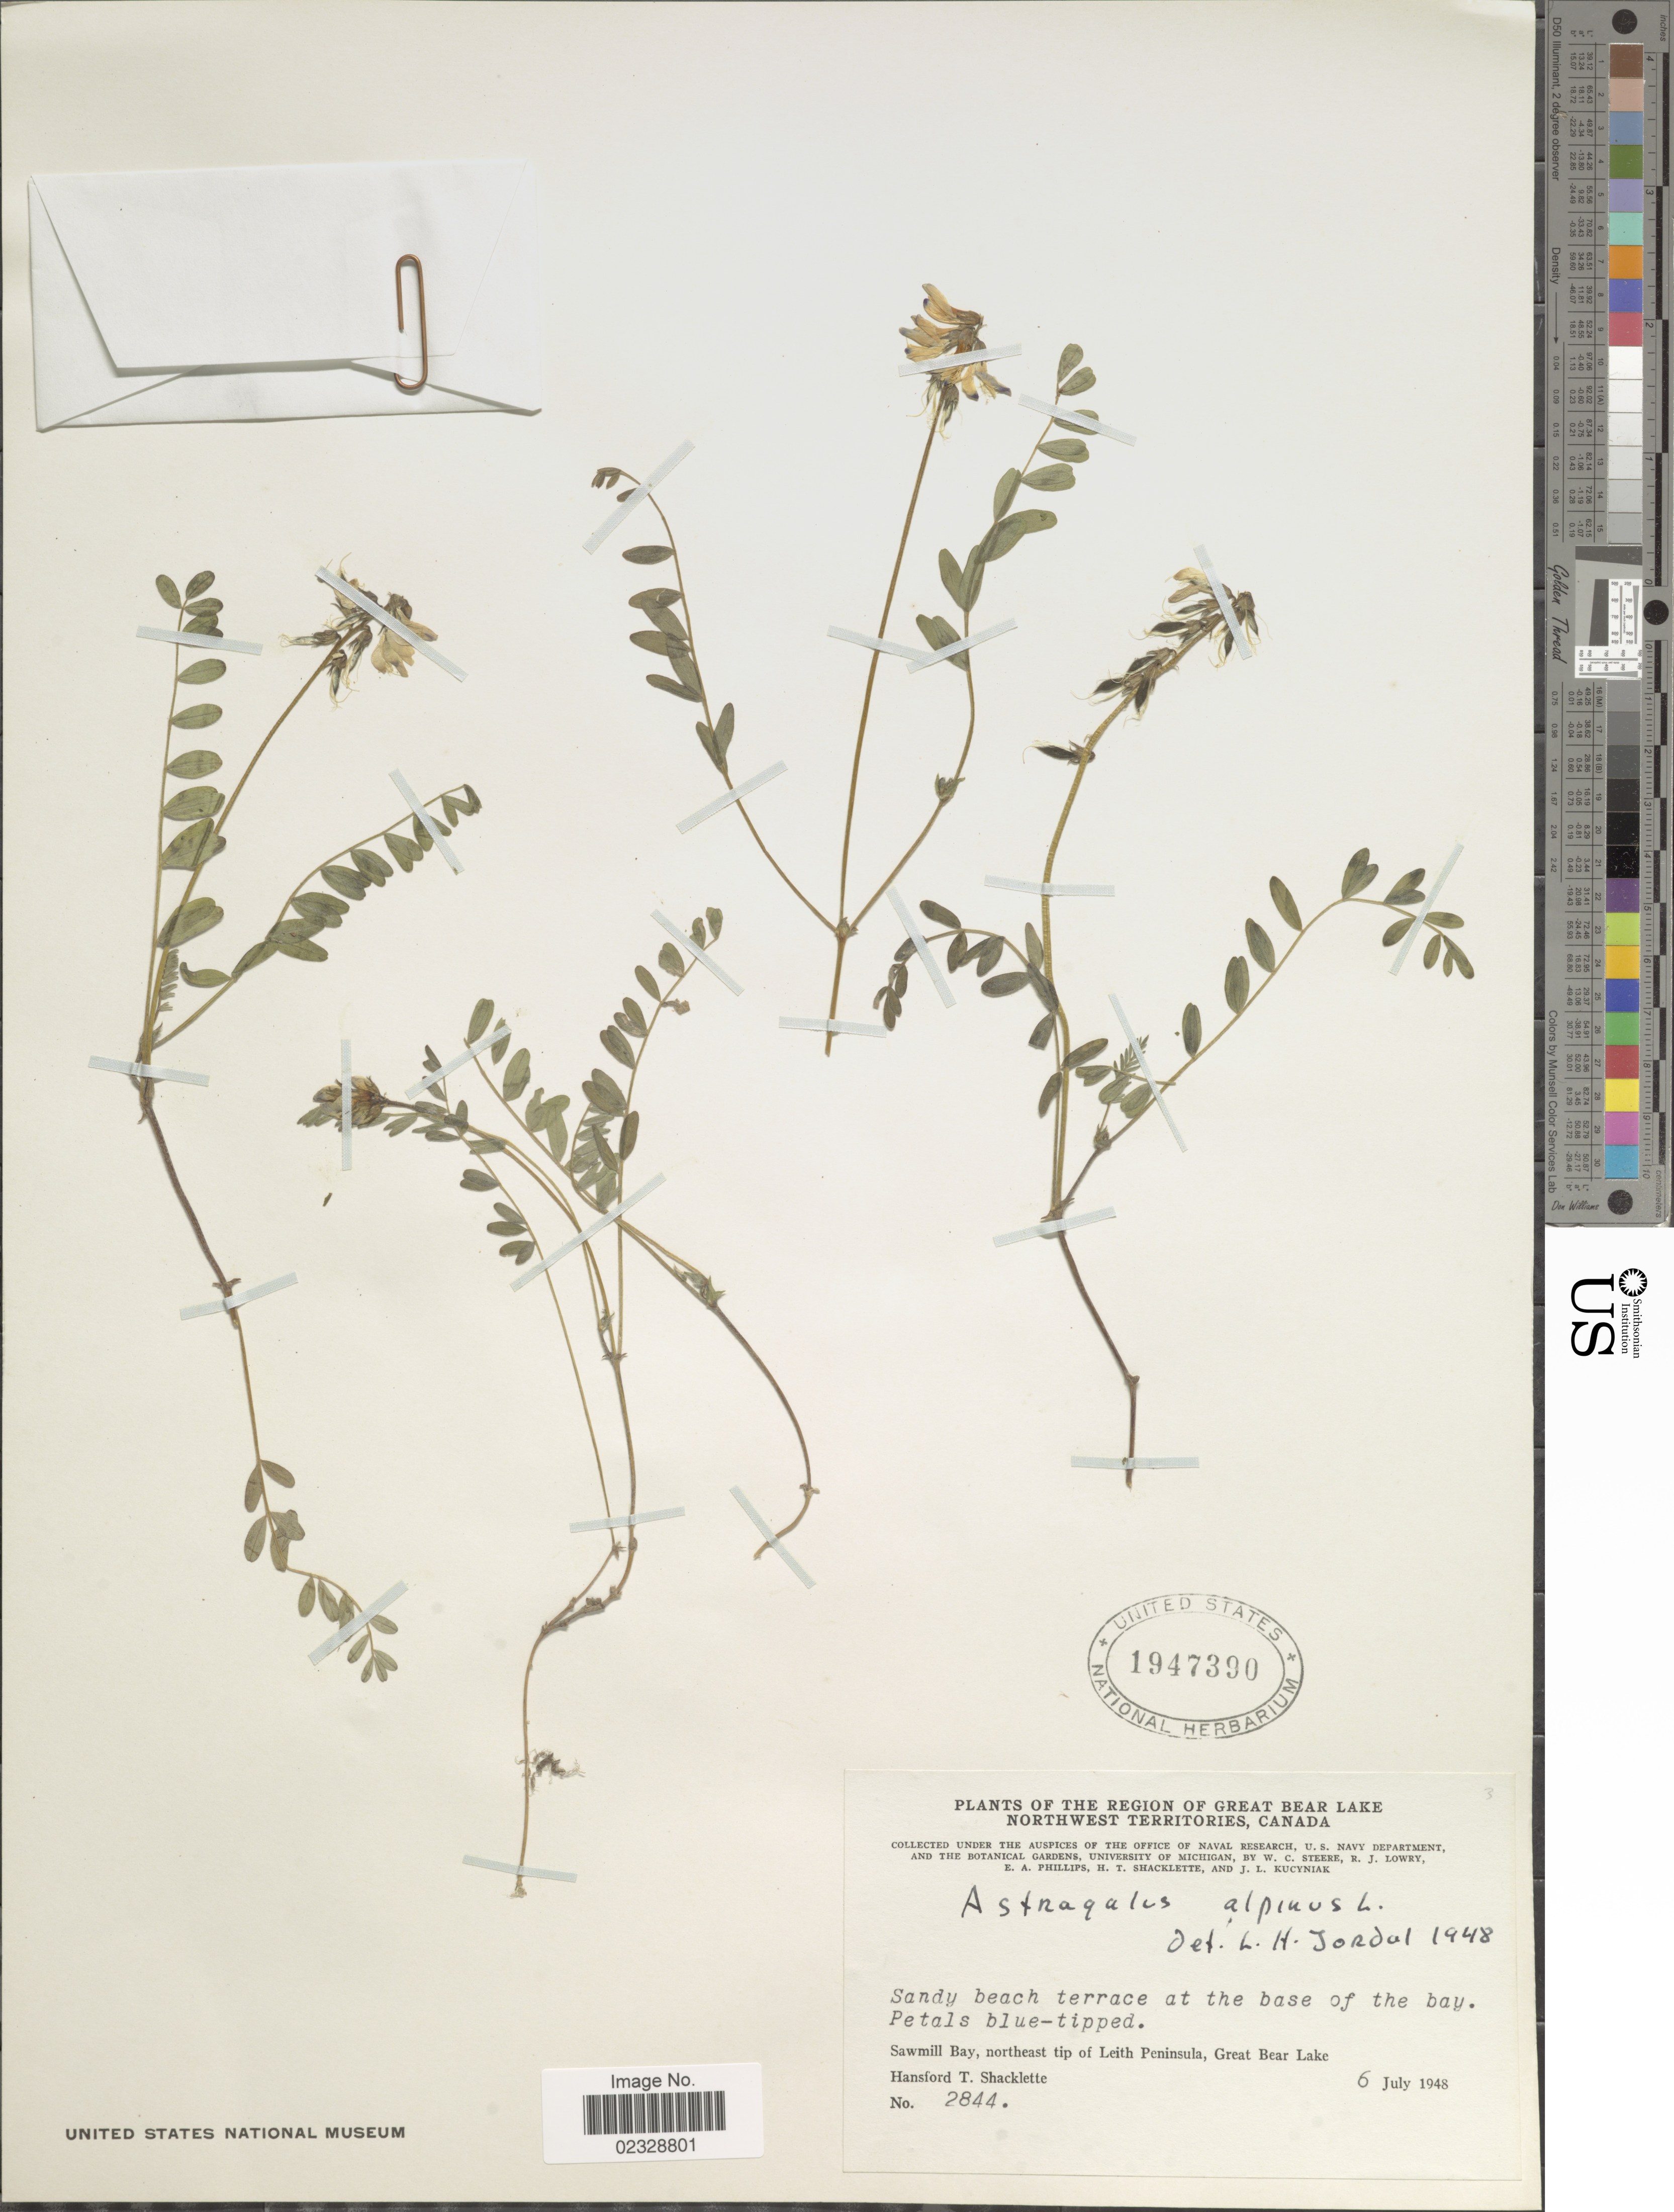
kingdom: Plantae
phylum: Tracheophyta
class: Magnoliopsida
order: Fabales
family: Fabaceae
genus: Astragalus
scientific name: Astragalus alpinus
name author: L.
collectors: H. Schacklette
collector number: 2844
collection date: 1948-07-06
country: Canada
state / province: Northwest Territories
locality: Region of the Great Bear Lake, Sawmill Bay, northeast tip of Leith Peninsula, Great Bear Lake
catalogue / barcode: US 1947390